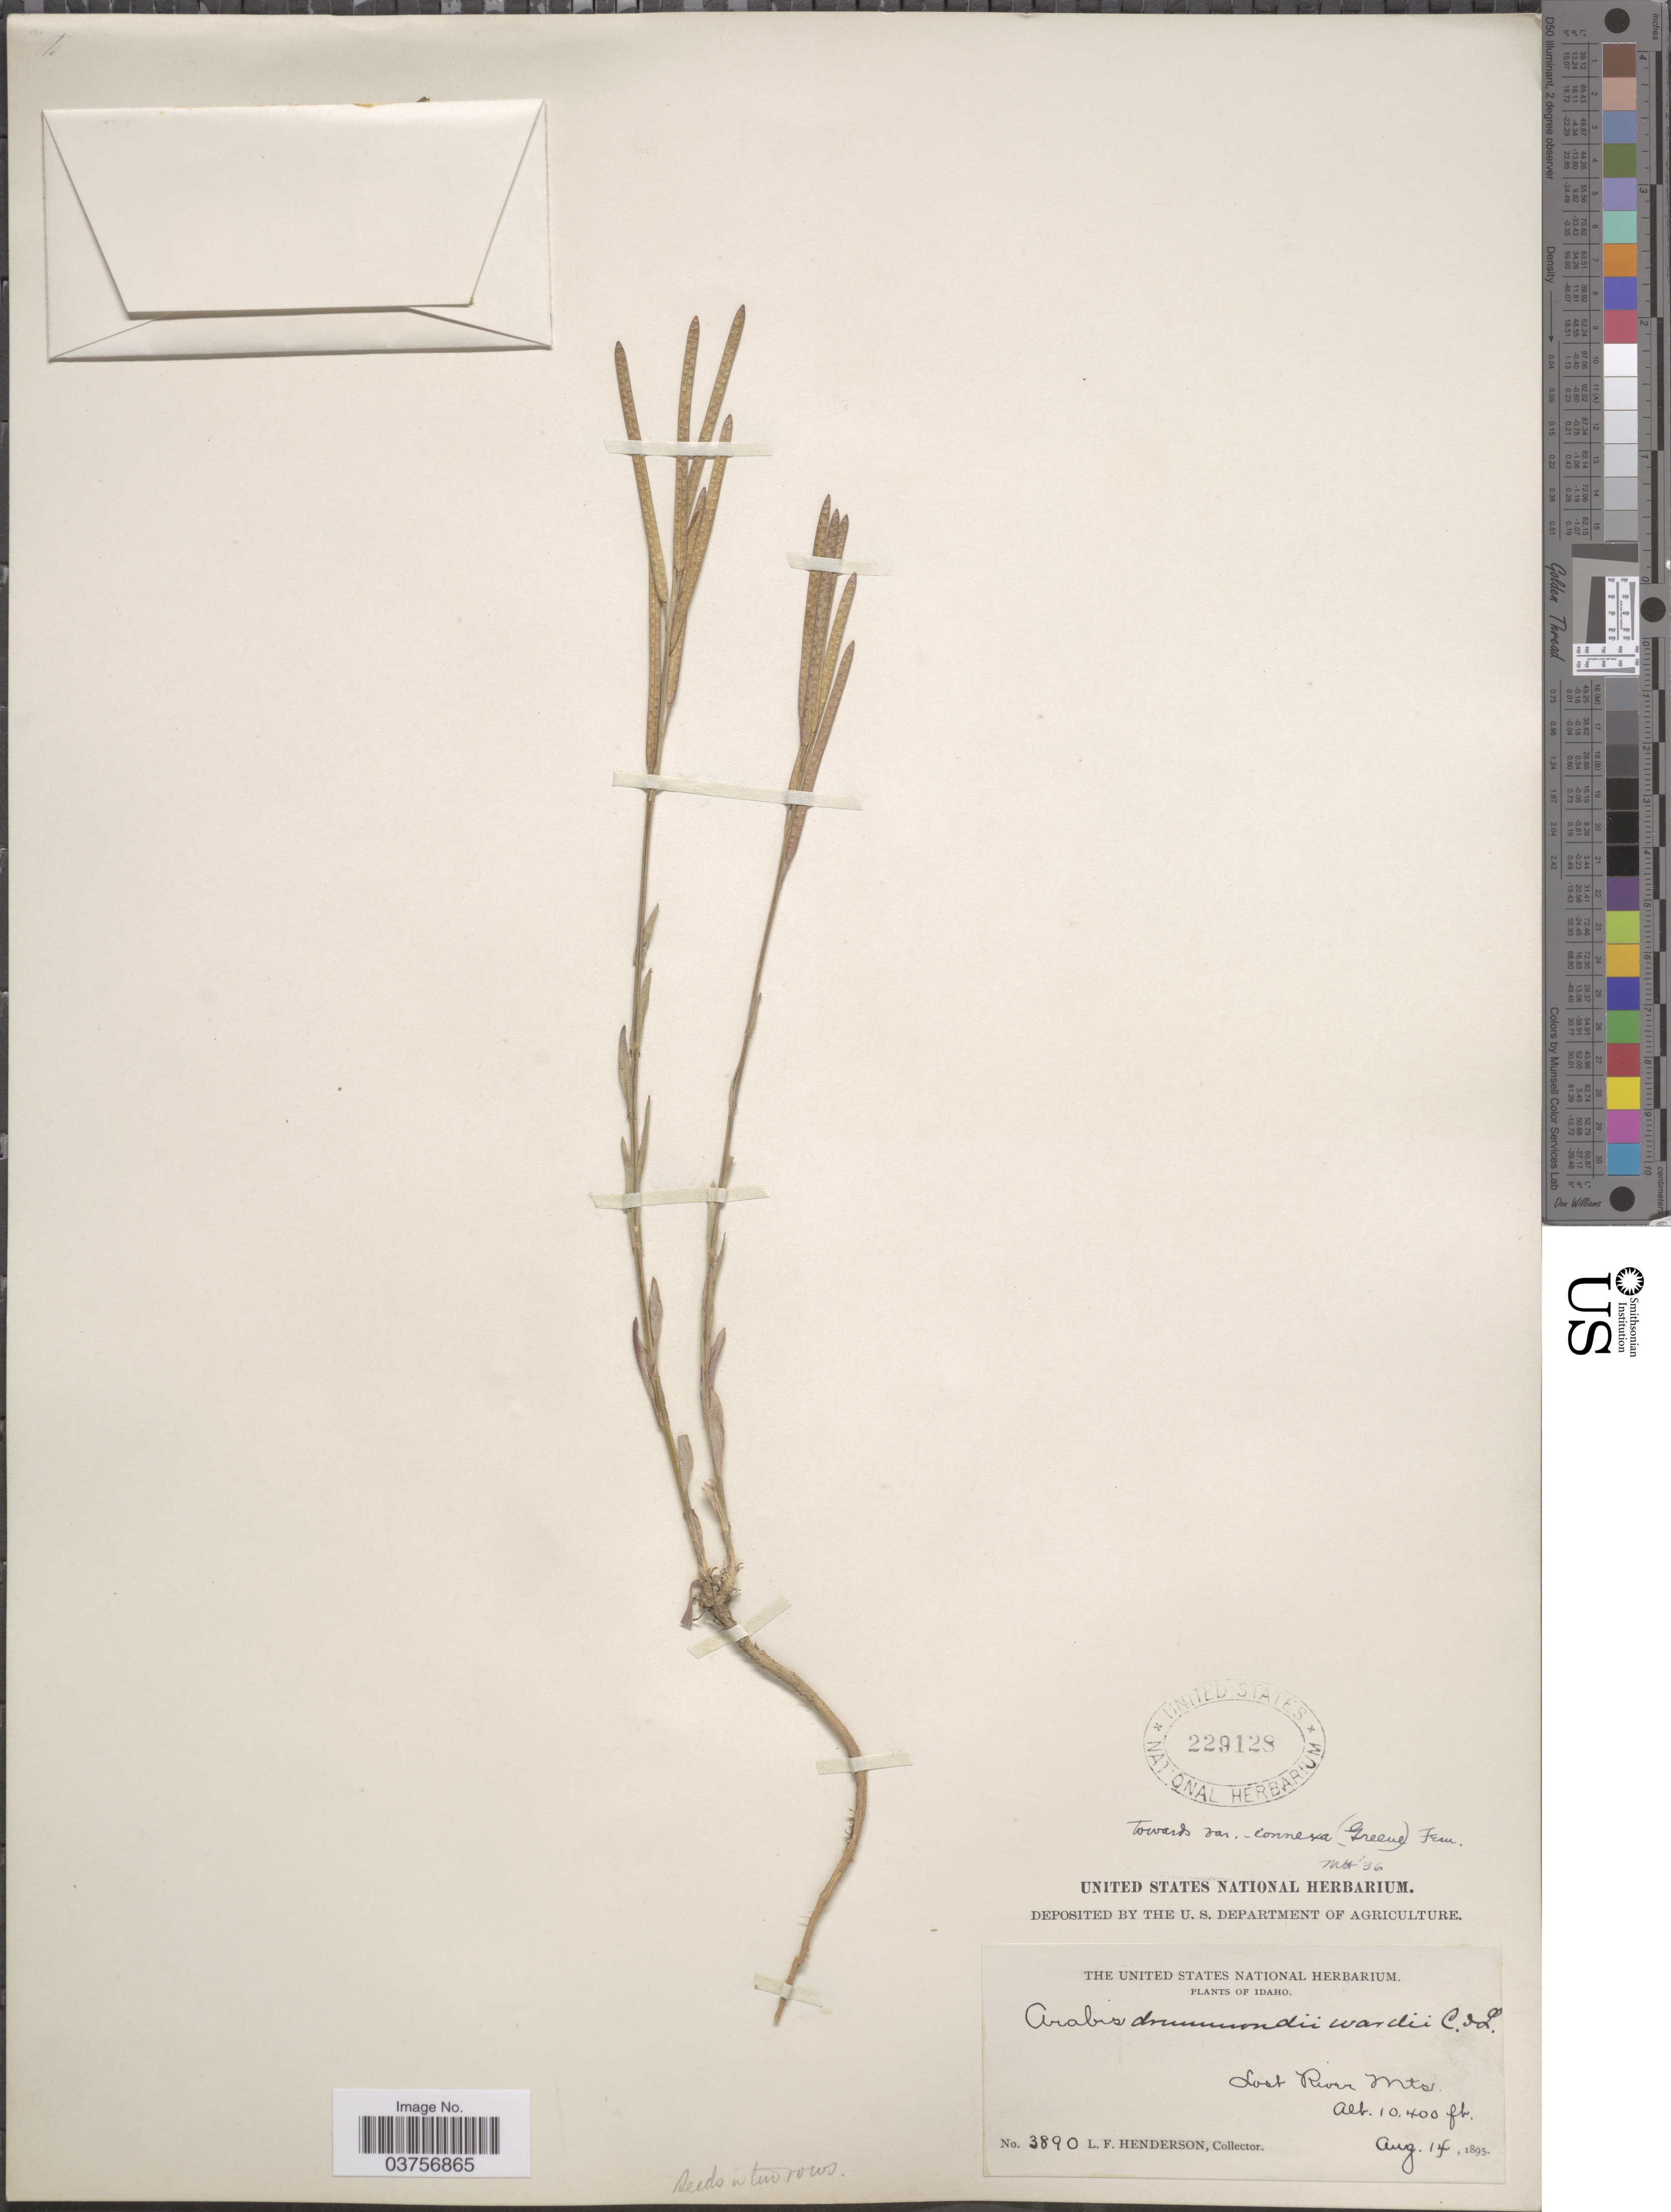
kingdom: Plantae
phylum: Tracheophyta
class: Magnoliopsida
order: Brassicales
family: Brassicaceae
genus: Arabis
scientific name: Arabis drummondii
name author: A. Gray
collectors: L. Henderson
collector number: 3890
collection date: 1895-08-14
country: United States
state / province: Idaho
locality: Lost River Mts.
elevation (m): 3170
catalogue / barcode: US 229128